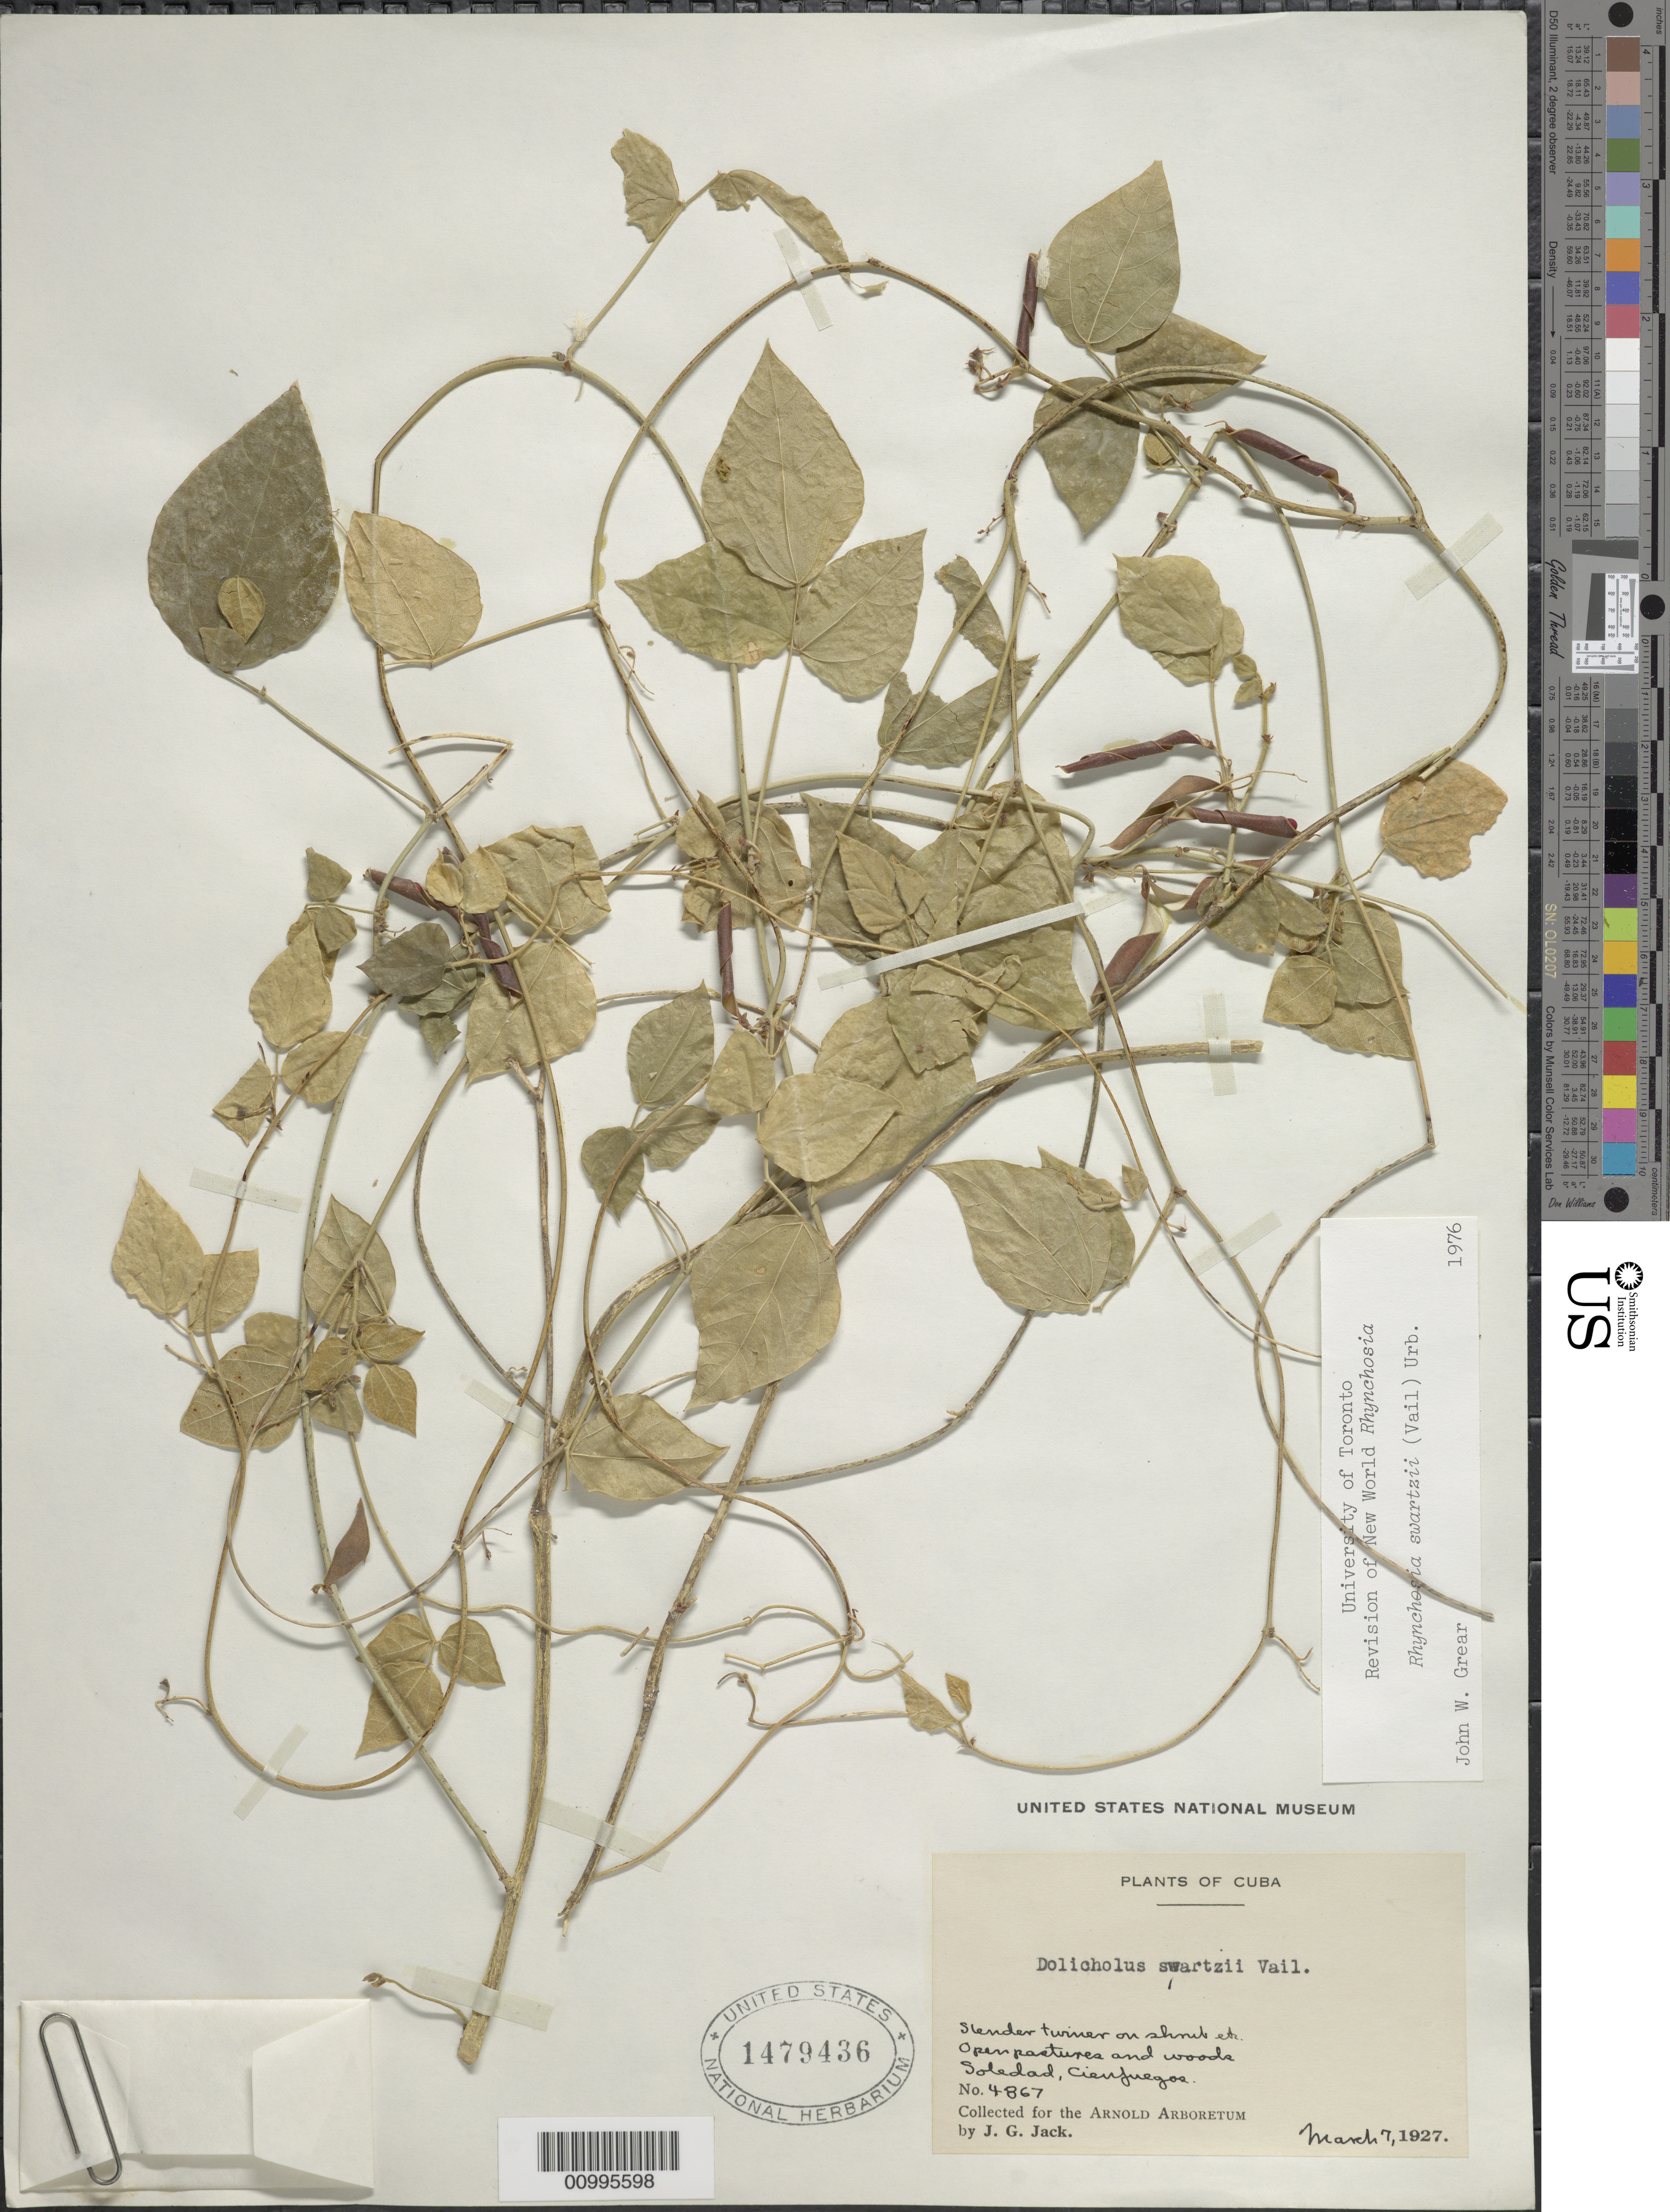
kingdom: Plantae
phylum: Tracheophyta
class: Magnoliopsida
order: Fabales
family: Fabaceae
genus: Rhynchosia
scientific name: Rhynchosia swartzii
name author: (Vail) Urb.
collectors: J. G. Jack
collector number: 4867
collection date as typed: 07 Mar 1927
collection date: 1927-03-07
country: Cuba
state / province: Cienfuegos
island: Cuba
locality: Open pastures and woods, Soledad, Cienfuegos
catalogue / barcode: US 1479436